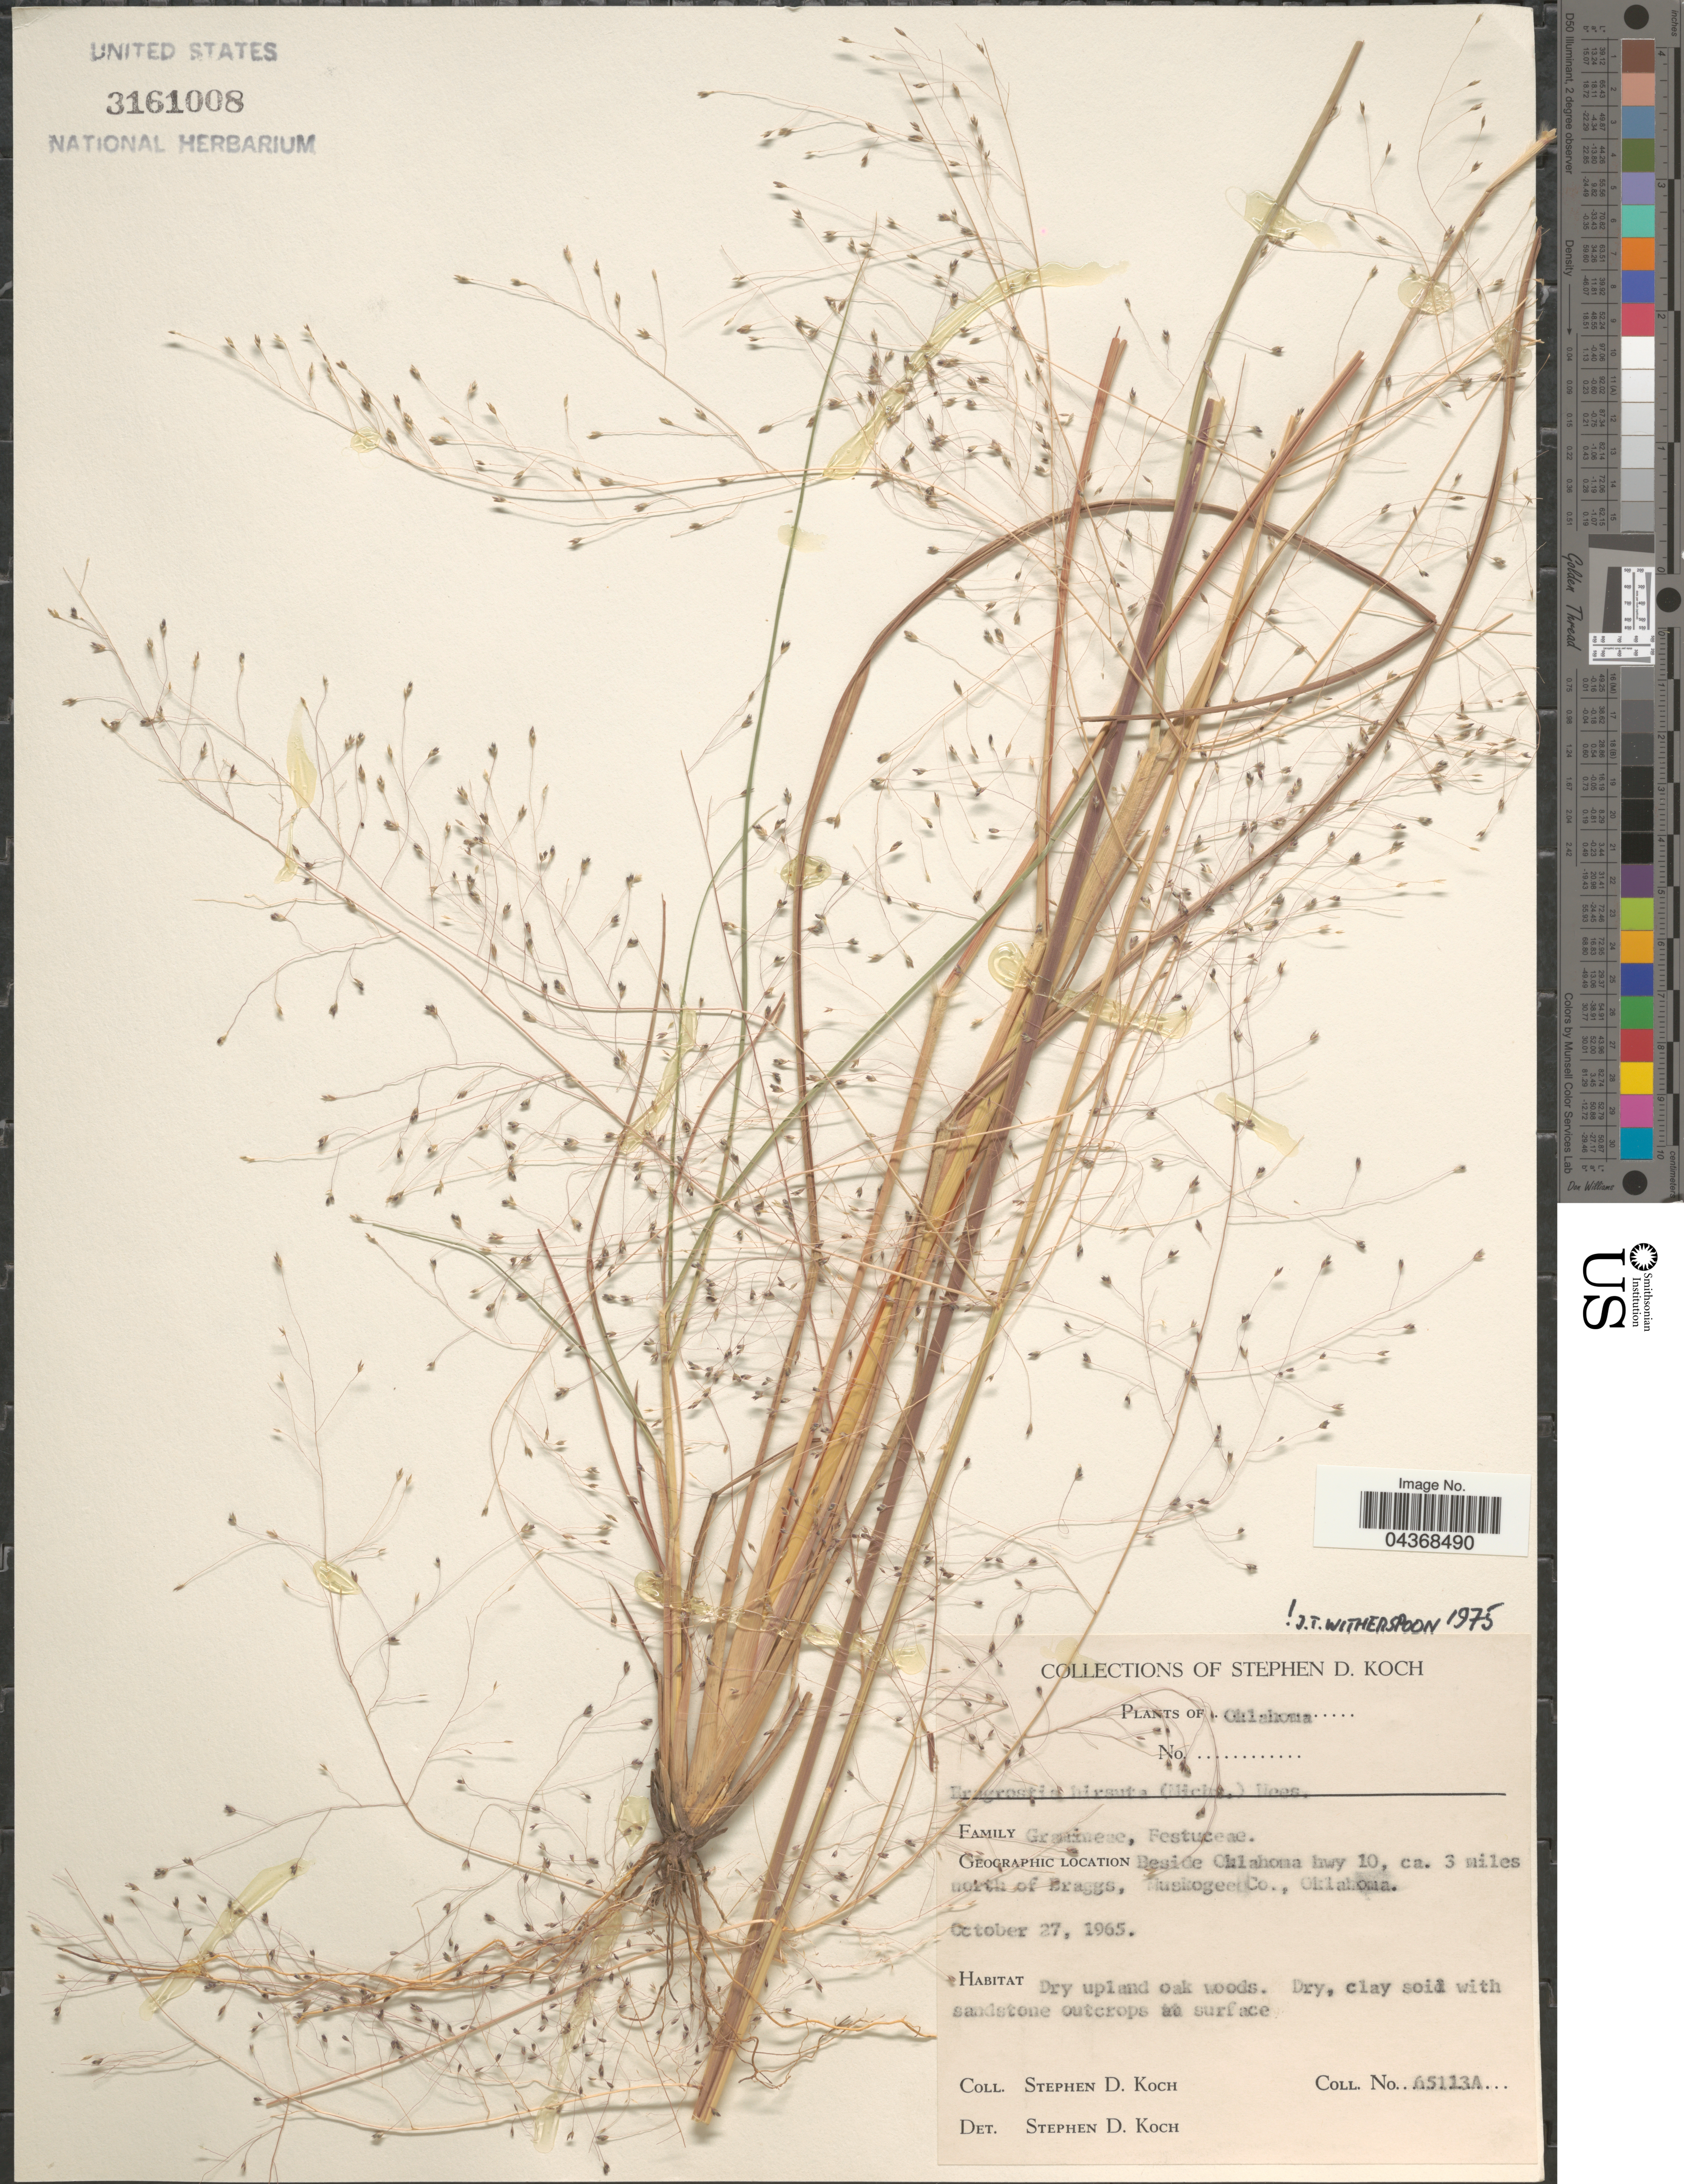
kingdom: Plantae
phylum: Tracheophyta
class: Liliopsida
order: Poales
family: Poaceae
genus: Eragrostis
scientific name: Eragrostis hirsuta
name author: (Michx.) Nees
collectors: S. D. Koch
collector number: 65113A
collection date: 1965-10-27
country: United States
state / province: Oklahoma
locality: Beside Oklahoma hwy 10, ca. 3 miles north of Braggs, Muskogee Co.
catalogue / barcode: US 3161008